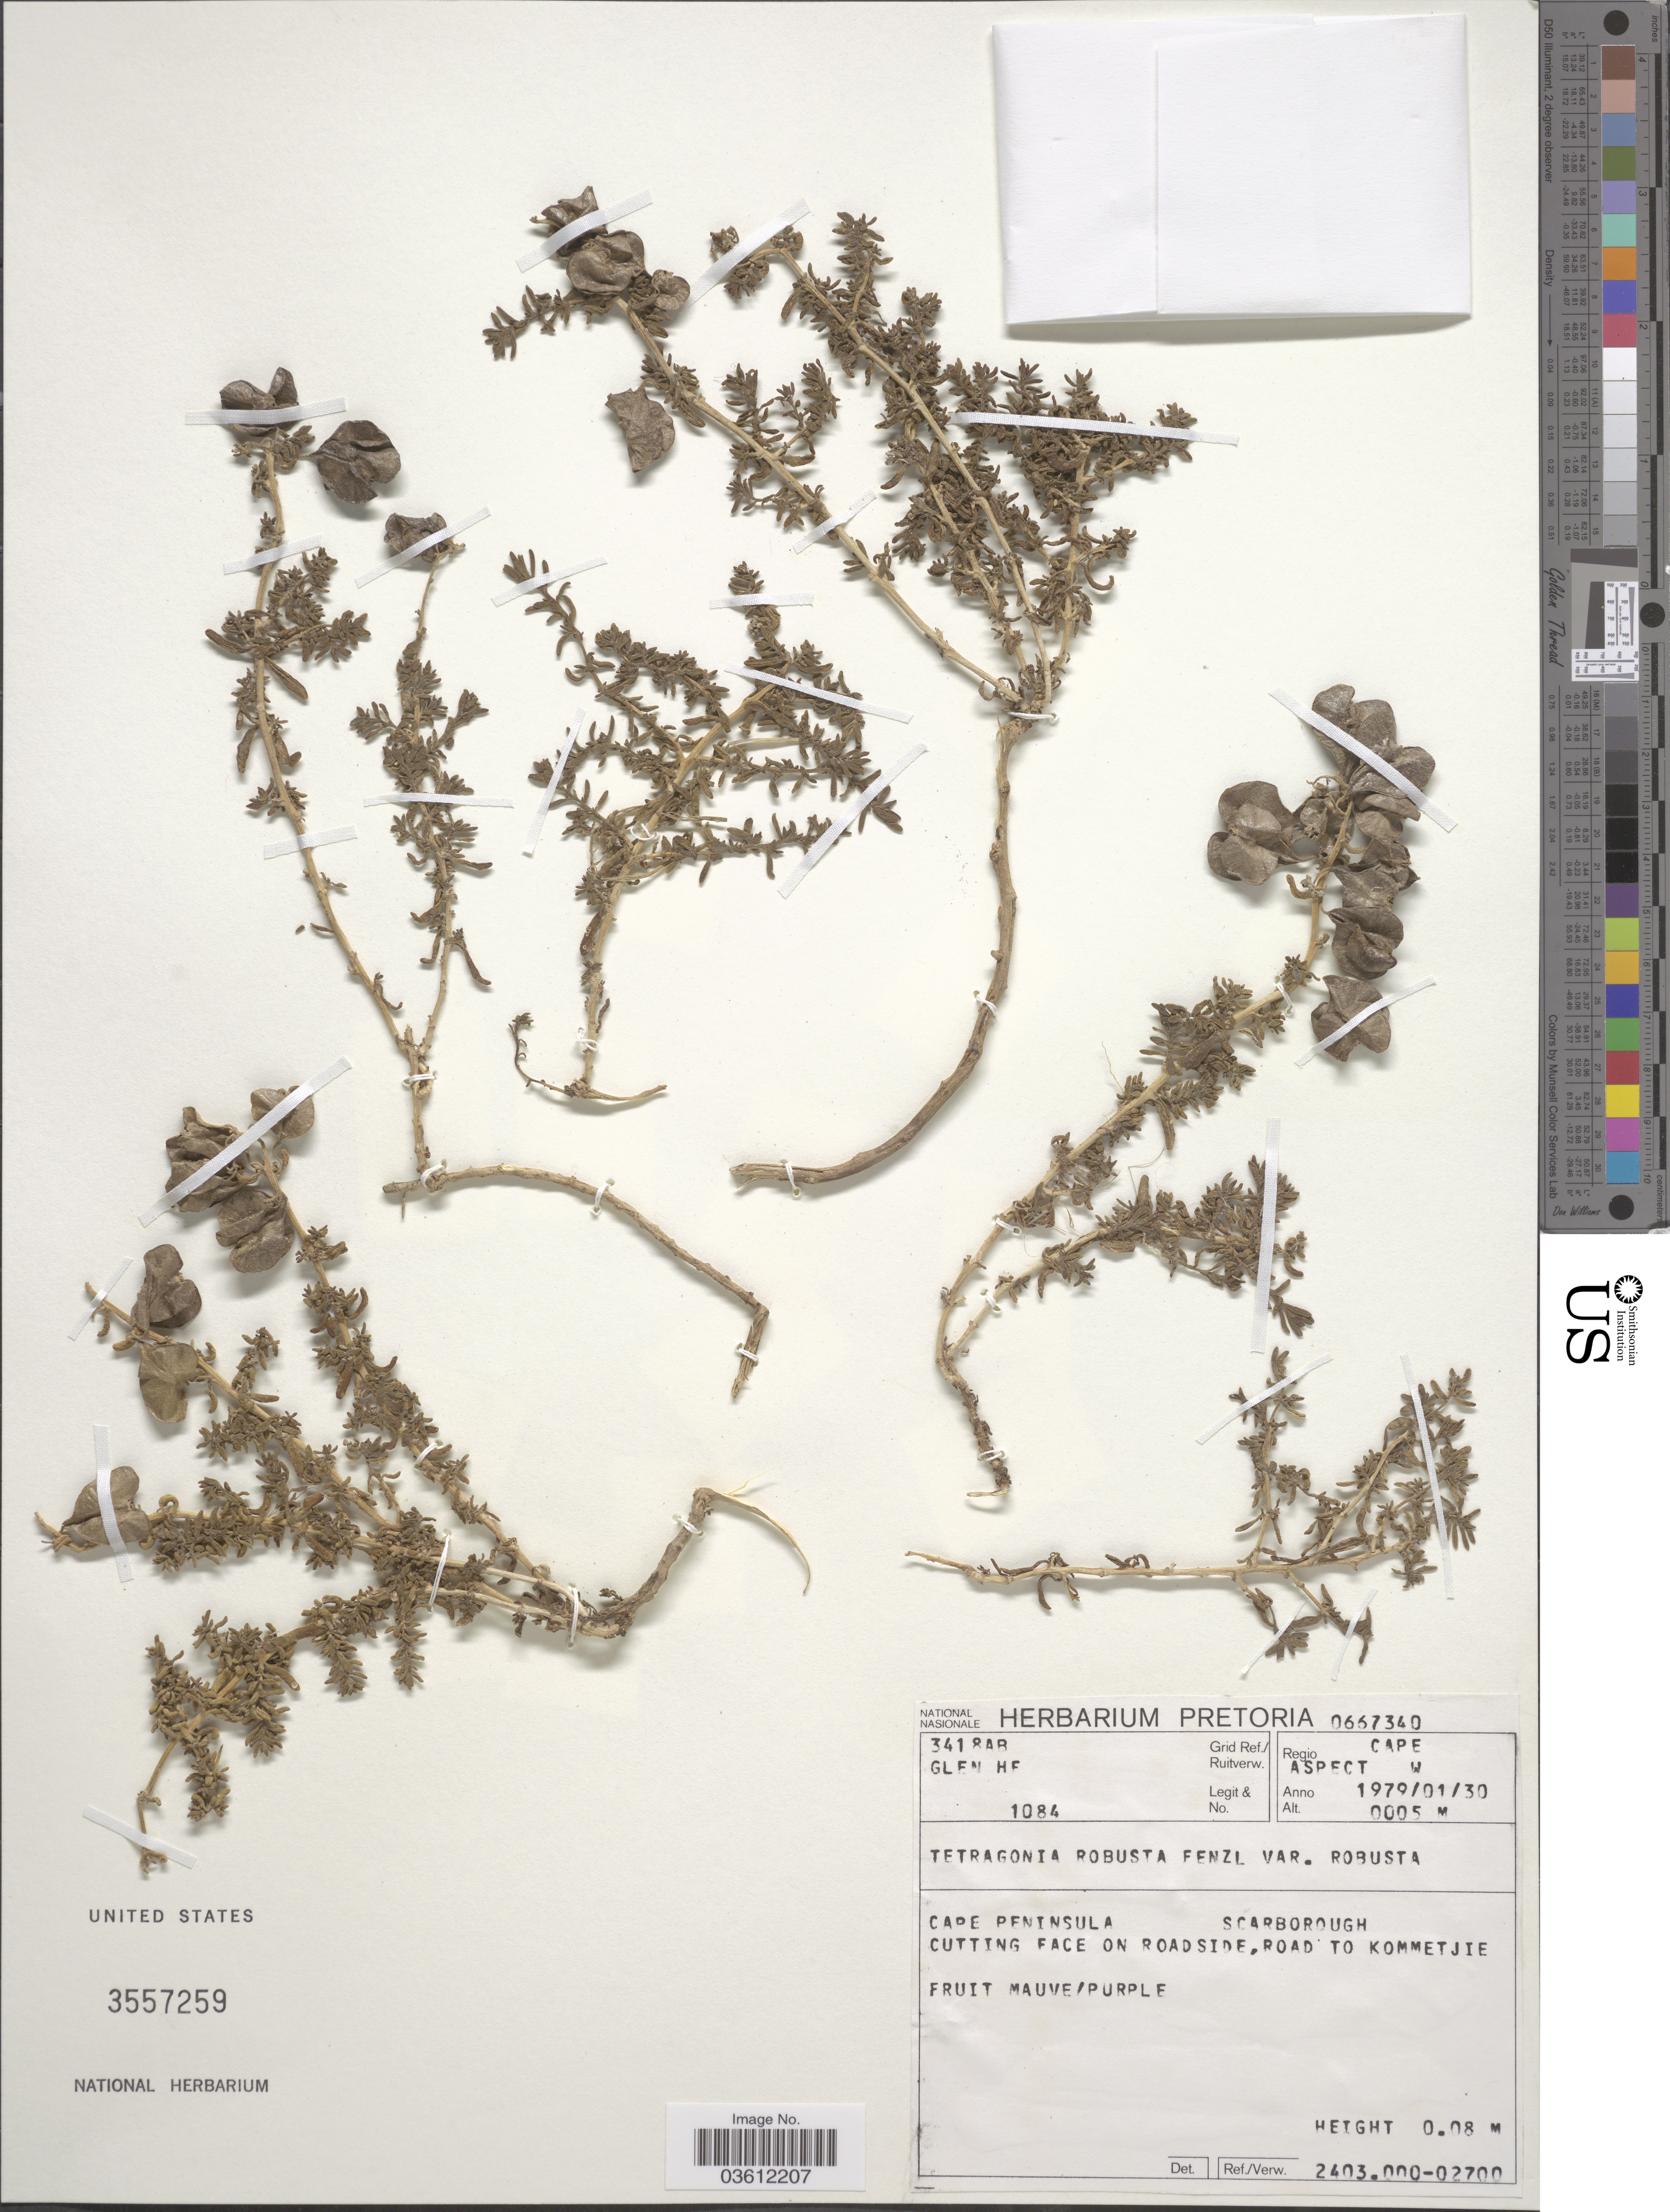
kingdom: Plantae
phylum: Tracheophyta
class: Magnoliopsida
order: Caryophyllales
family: Aizoaceae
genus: Tetragonia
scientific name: Tetragonia robusta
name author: Fenzl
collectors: G. He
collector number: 1084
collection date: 1979-01-30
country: South Africa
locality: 3418AB Grid Ref./ Ruitverw. Regio Cape. Aspect W. Cape Peninsula. Scarborough cutting face on roadside, road to Kommetjie.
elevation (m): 5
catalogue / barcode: US 3557259